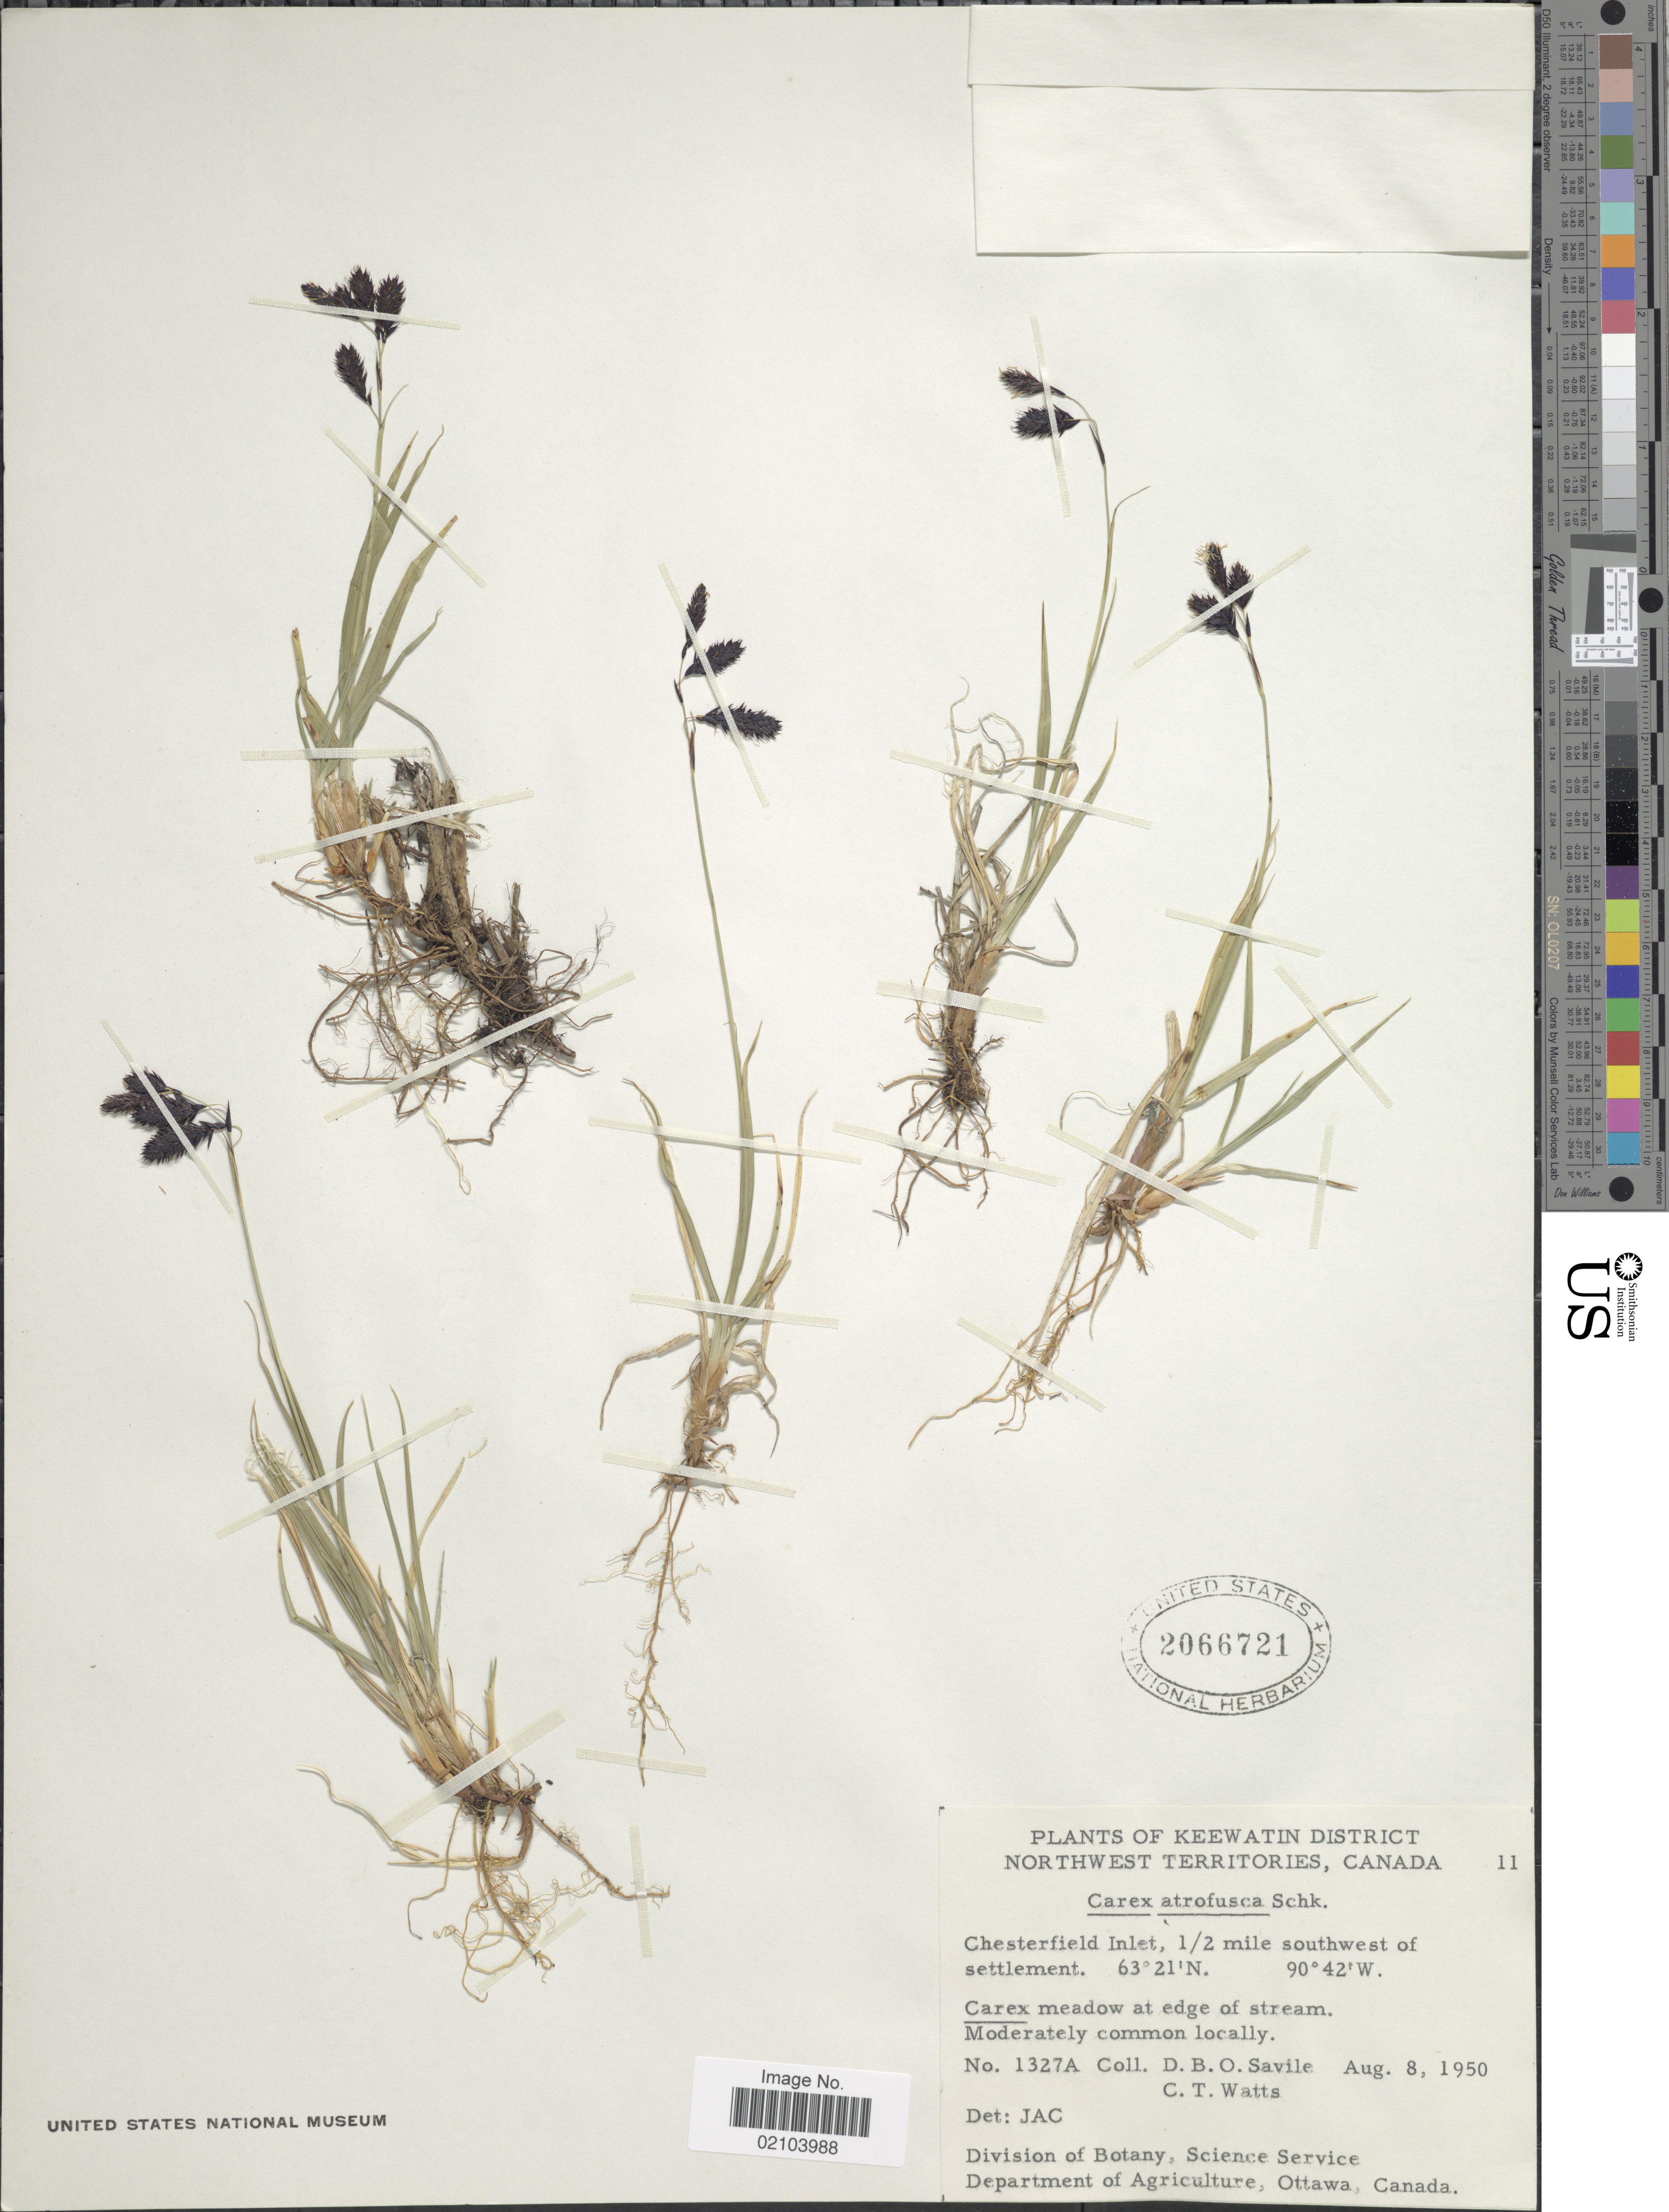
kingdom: Plantae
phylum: Tracheophyta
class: Liliopsida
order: Poales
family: Cyperaceae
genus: Carex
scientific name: Carex atrofusca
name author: Schkuhr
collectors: D. Savile & C. Watts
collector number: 1327A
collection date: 1950-08-08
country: Canada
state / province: Northwest Territories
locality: Keewatin District. Chesterfield Inlet, 1/2 mile southwest of settlement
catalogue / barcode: US 2066721